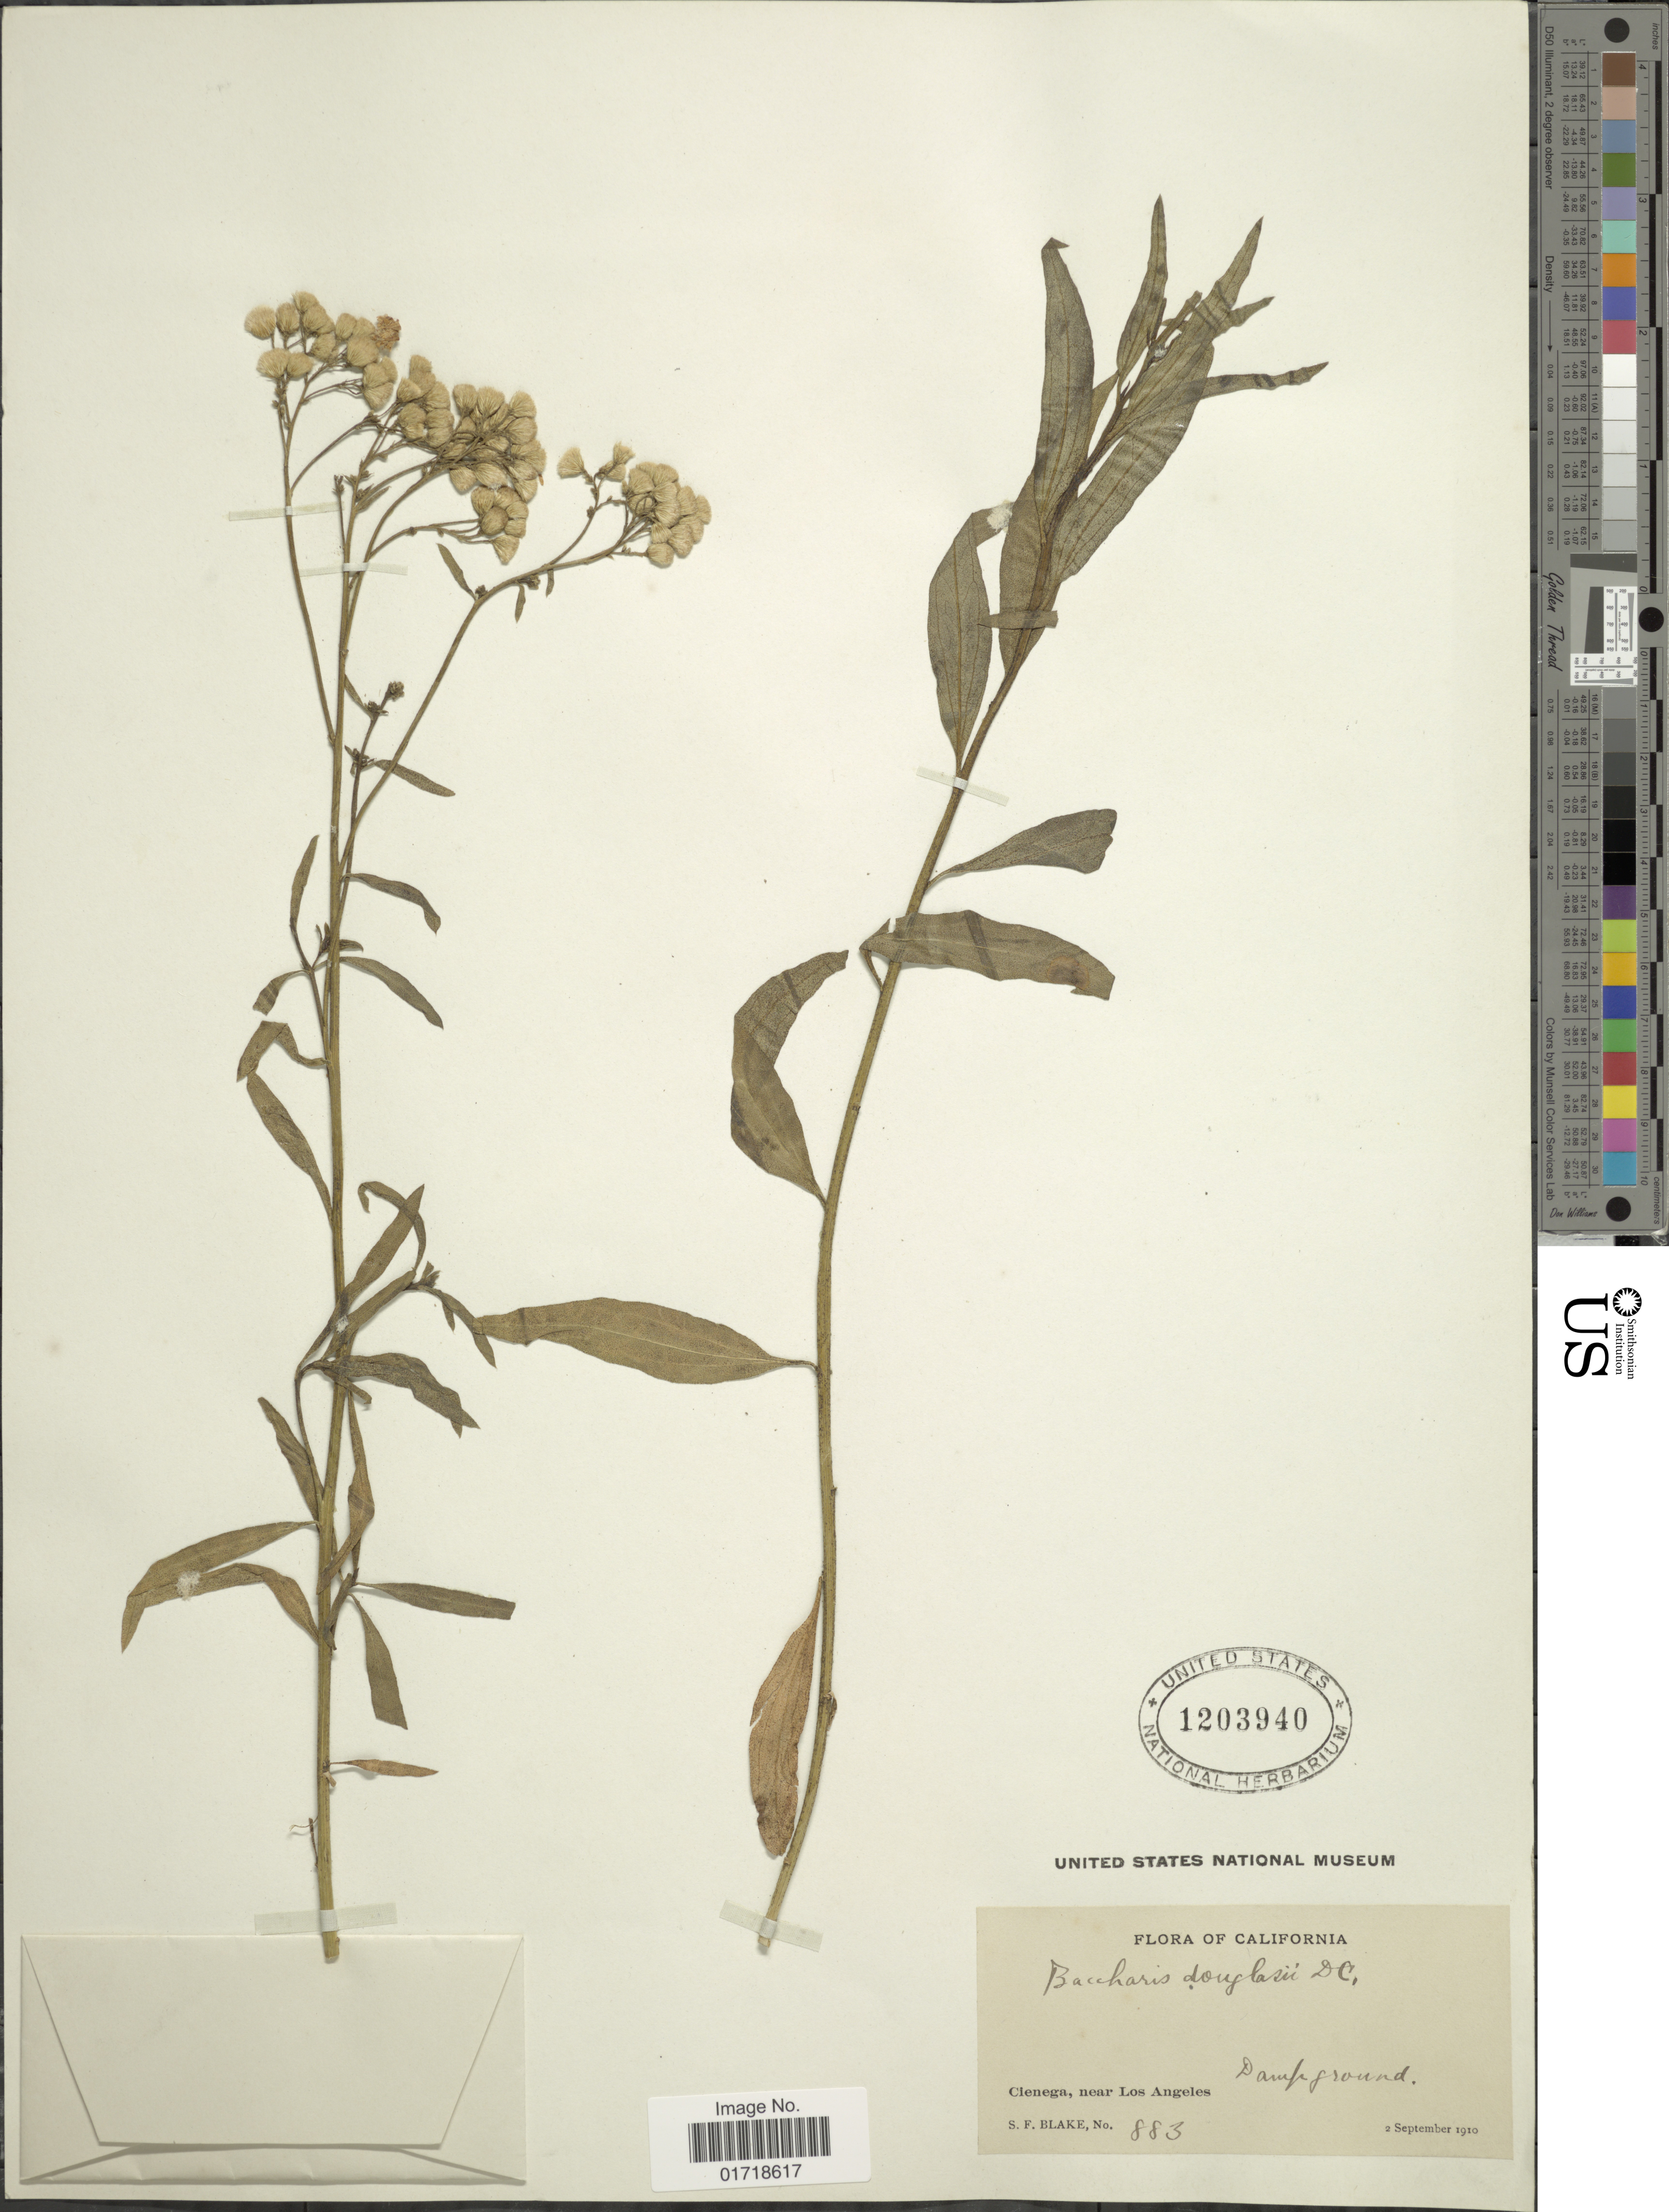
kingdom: Plantae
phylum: Tracheophyta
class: Magnoliopsida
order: Asterales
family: Asteraceae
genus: Baccharis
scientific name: Baccharis douglasii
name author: DC.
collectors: S. Blake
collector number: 883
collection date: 1910-09-02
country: United States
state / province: California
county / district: Los Angeles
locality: Southern California, Cienega, near Los Angeles, damp ground.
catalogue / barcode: US 1203940